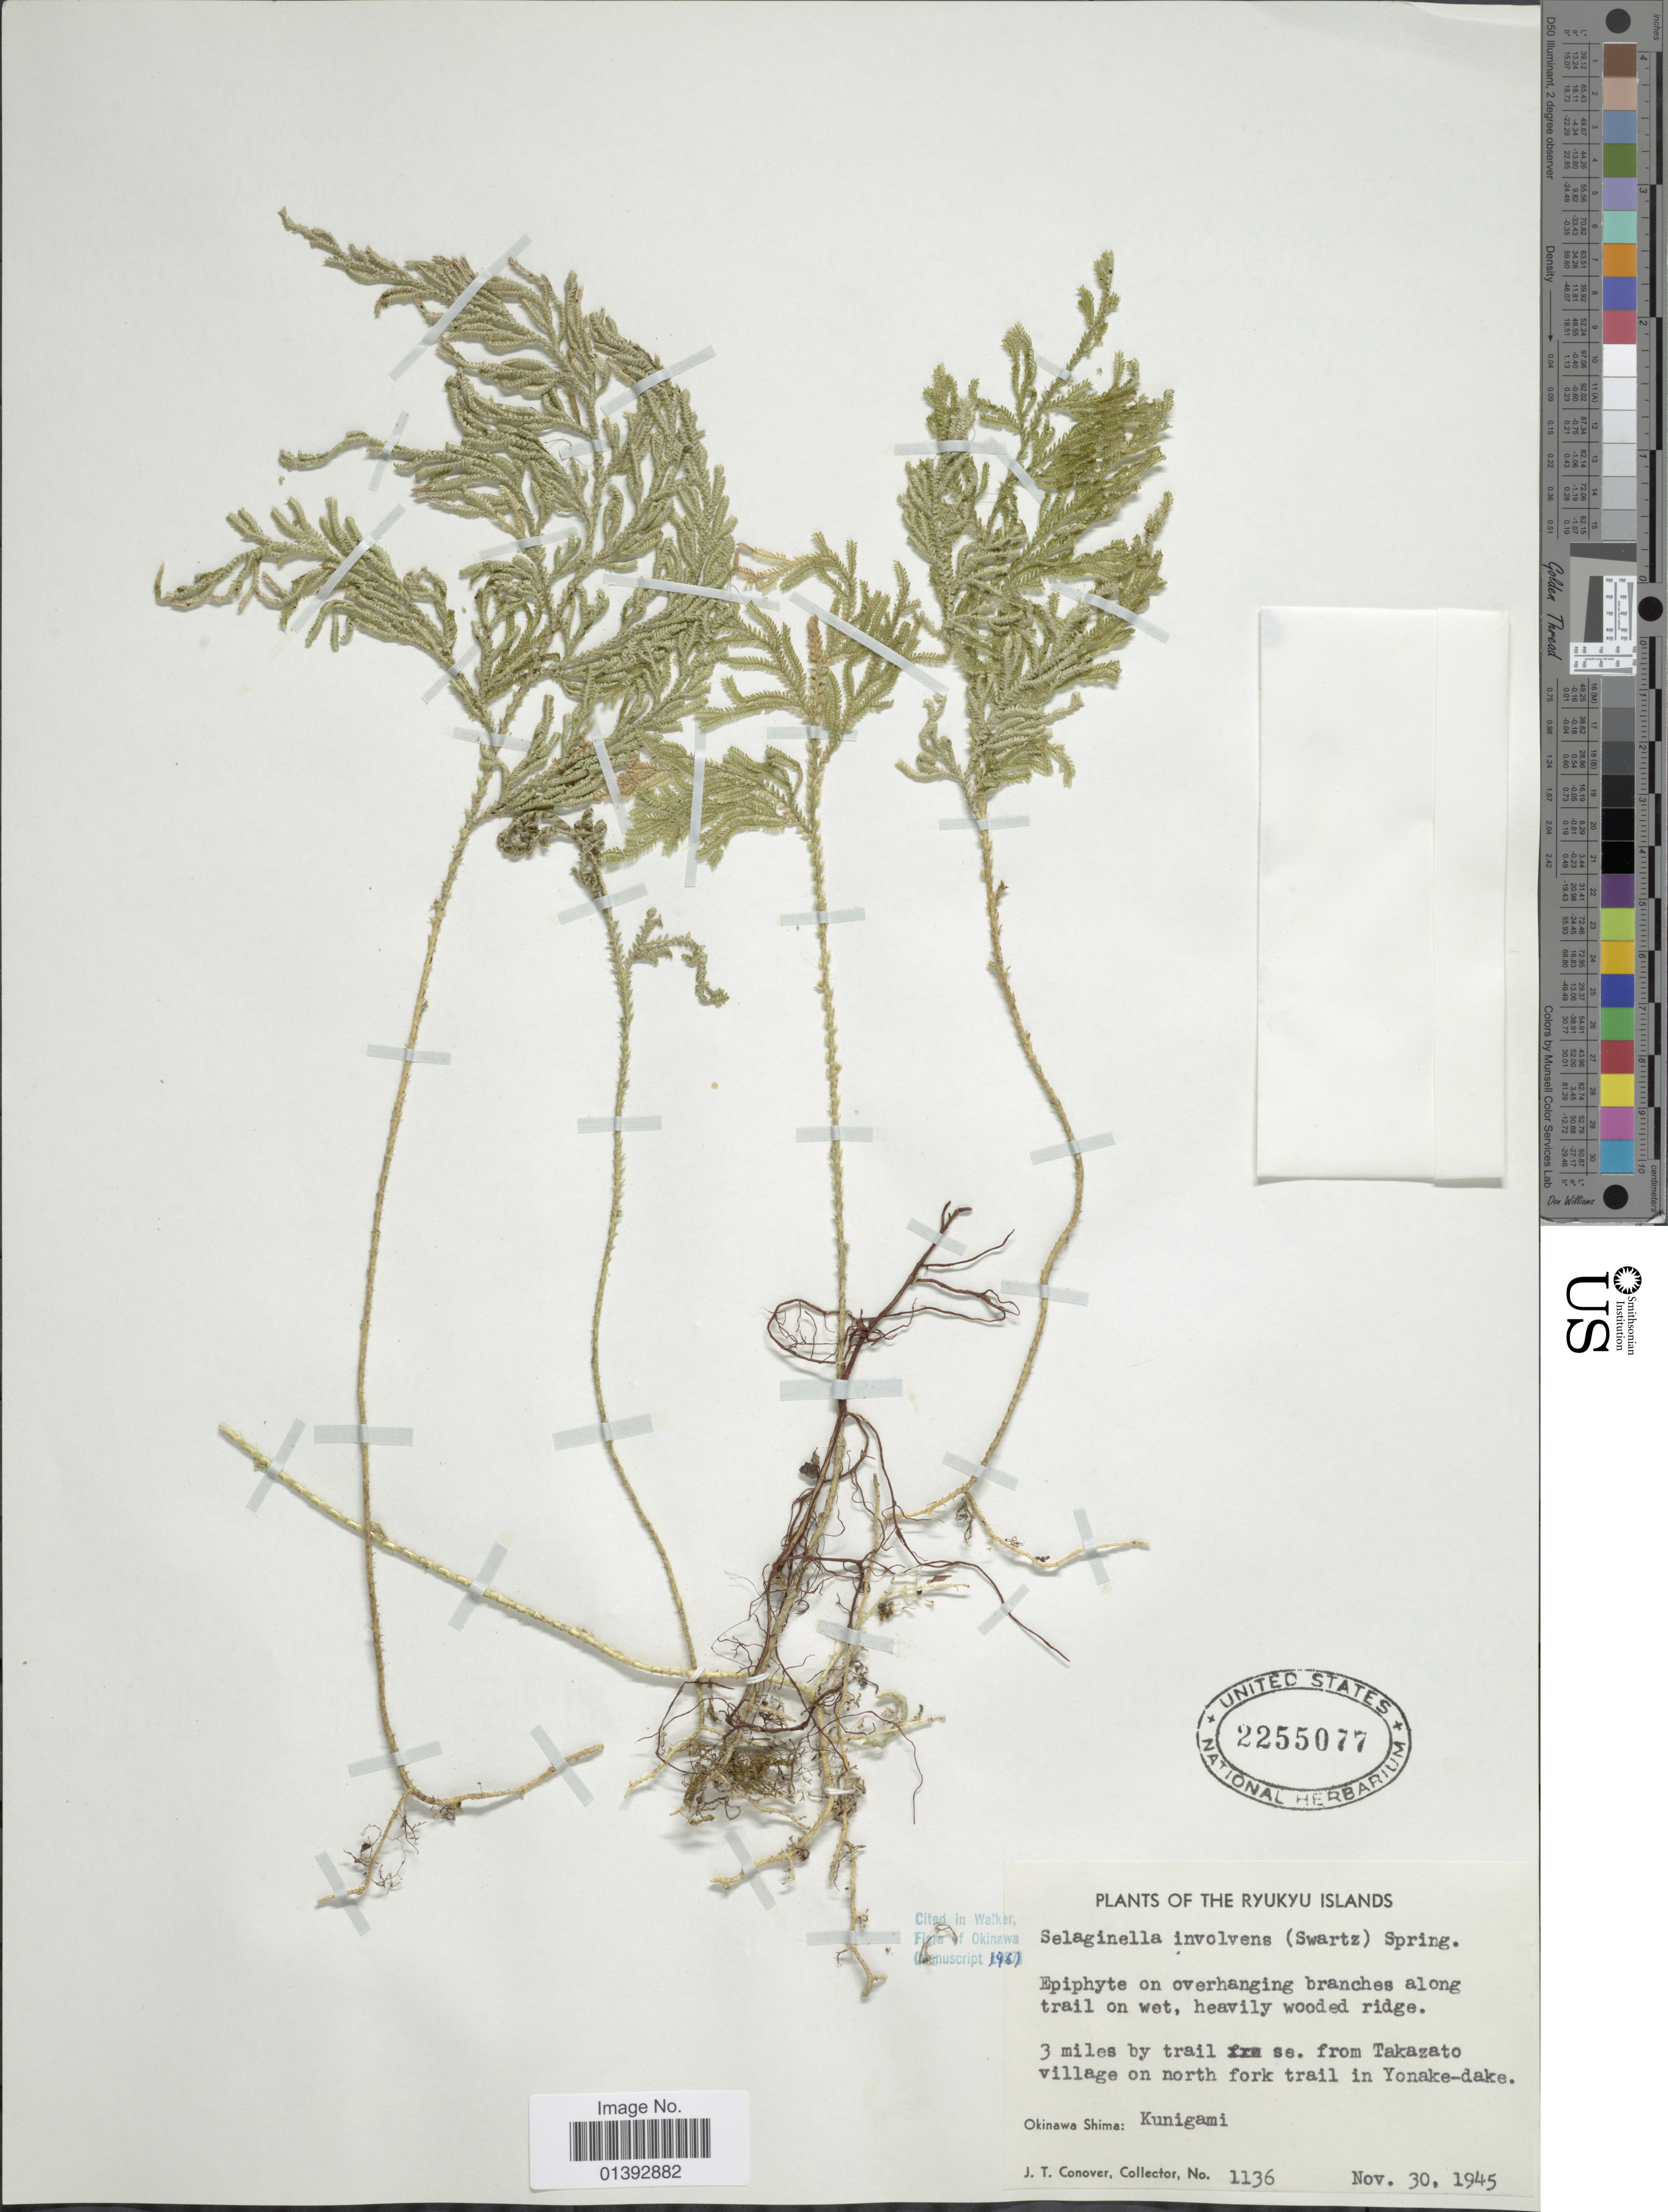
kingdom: Plantae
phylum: Tracheophyta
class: Lycopodiopsida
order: Selaginellales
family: Selaginellaceae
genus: Selaginella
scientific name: Selaginella involvens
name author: (Sw.) Spring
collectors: J. T. Conover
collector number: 1136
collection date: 1945-11-30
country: Japan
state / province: Okinawa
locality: Ryukyu Islands, 3miles by trail se. from Takazato village on north fork trail in Yonake-dake, Okinawa Shima: Kunigami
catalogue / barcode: US 2255077